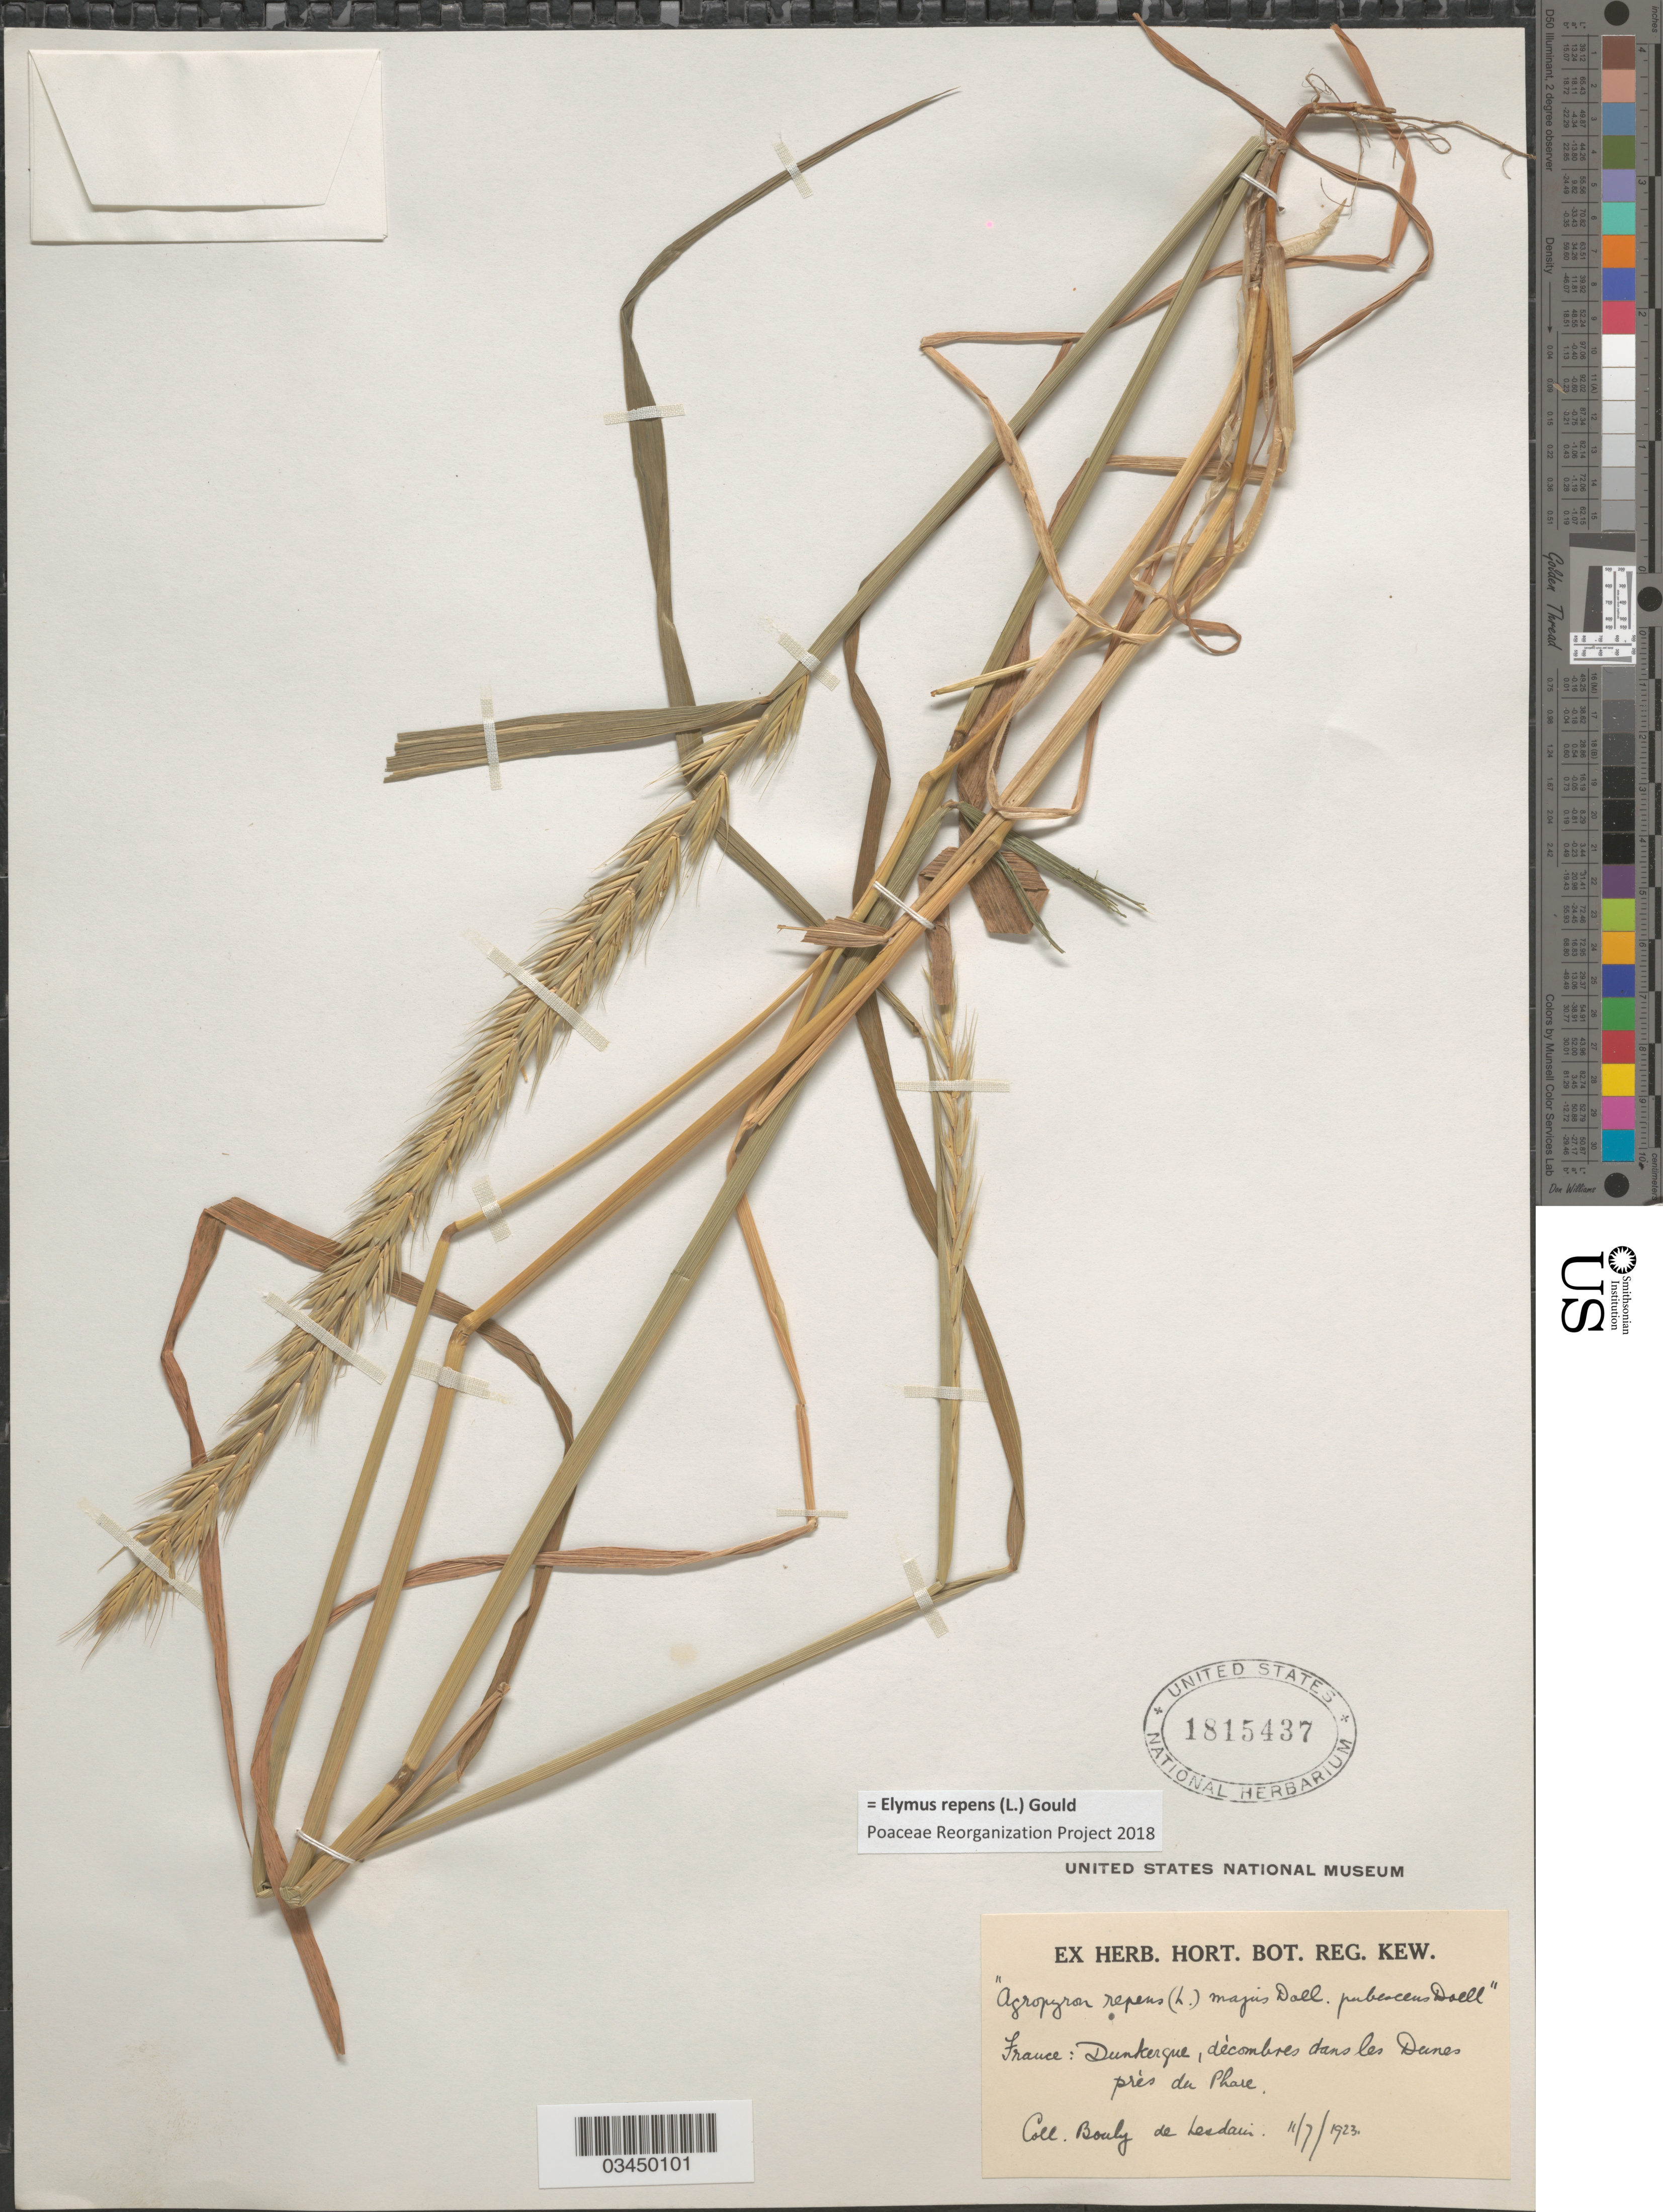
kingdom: Plantae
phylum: Tracheophyta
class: Liliopsida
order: Poales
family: Poaceae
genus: Elymus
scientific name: Elymus repens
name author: (L.) Gould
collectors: M. Bouly de Lesdain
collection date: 1923-07-11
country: France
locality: Dunkerque, dècombres dans les Dunes près du Phare.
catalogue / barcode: US 1815437